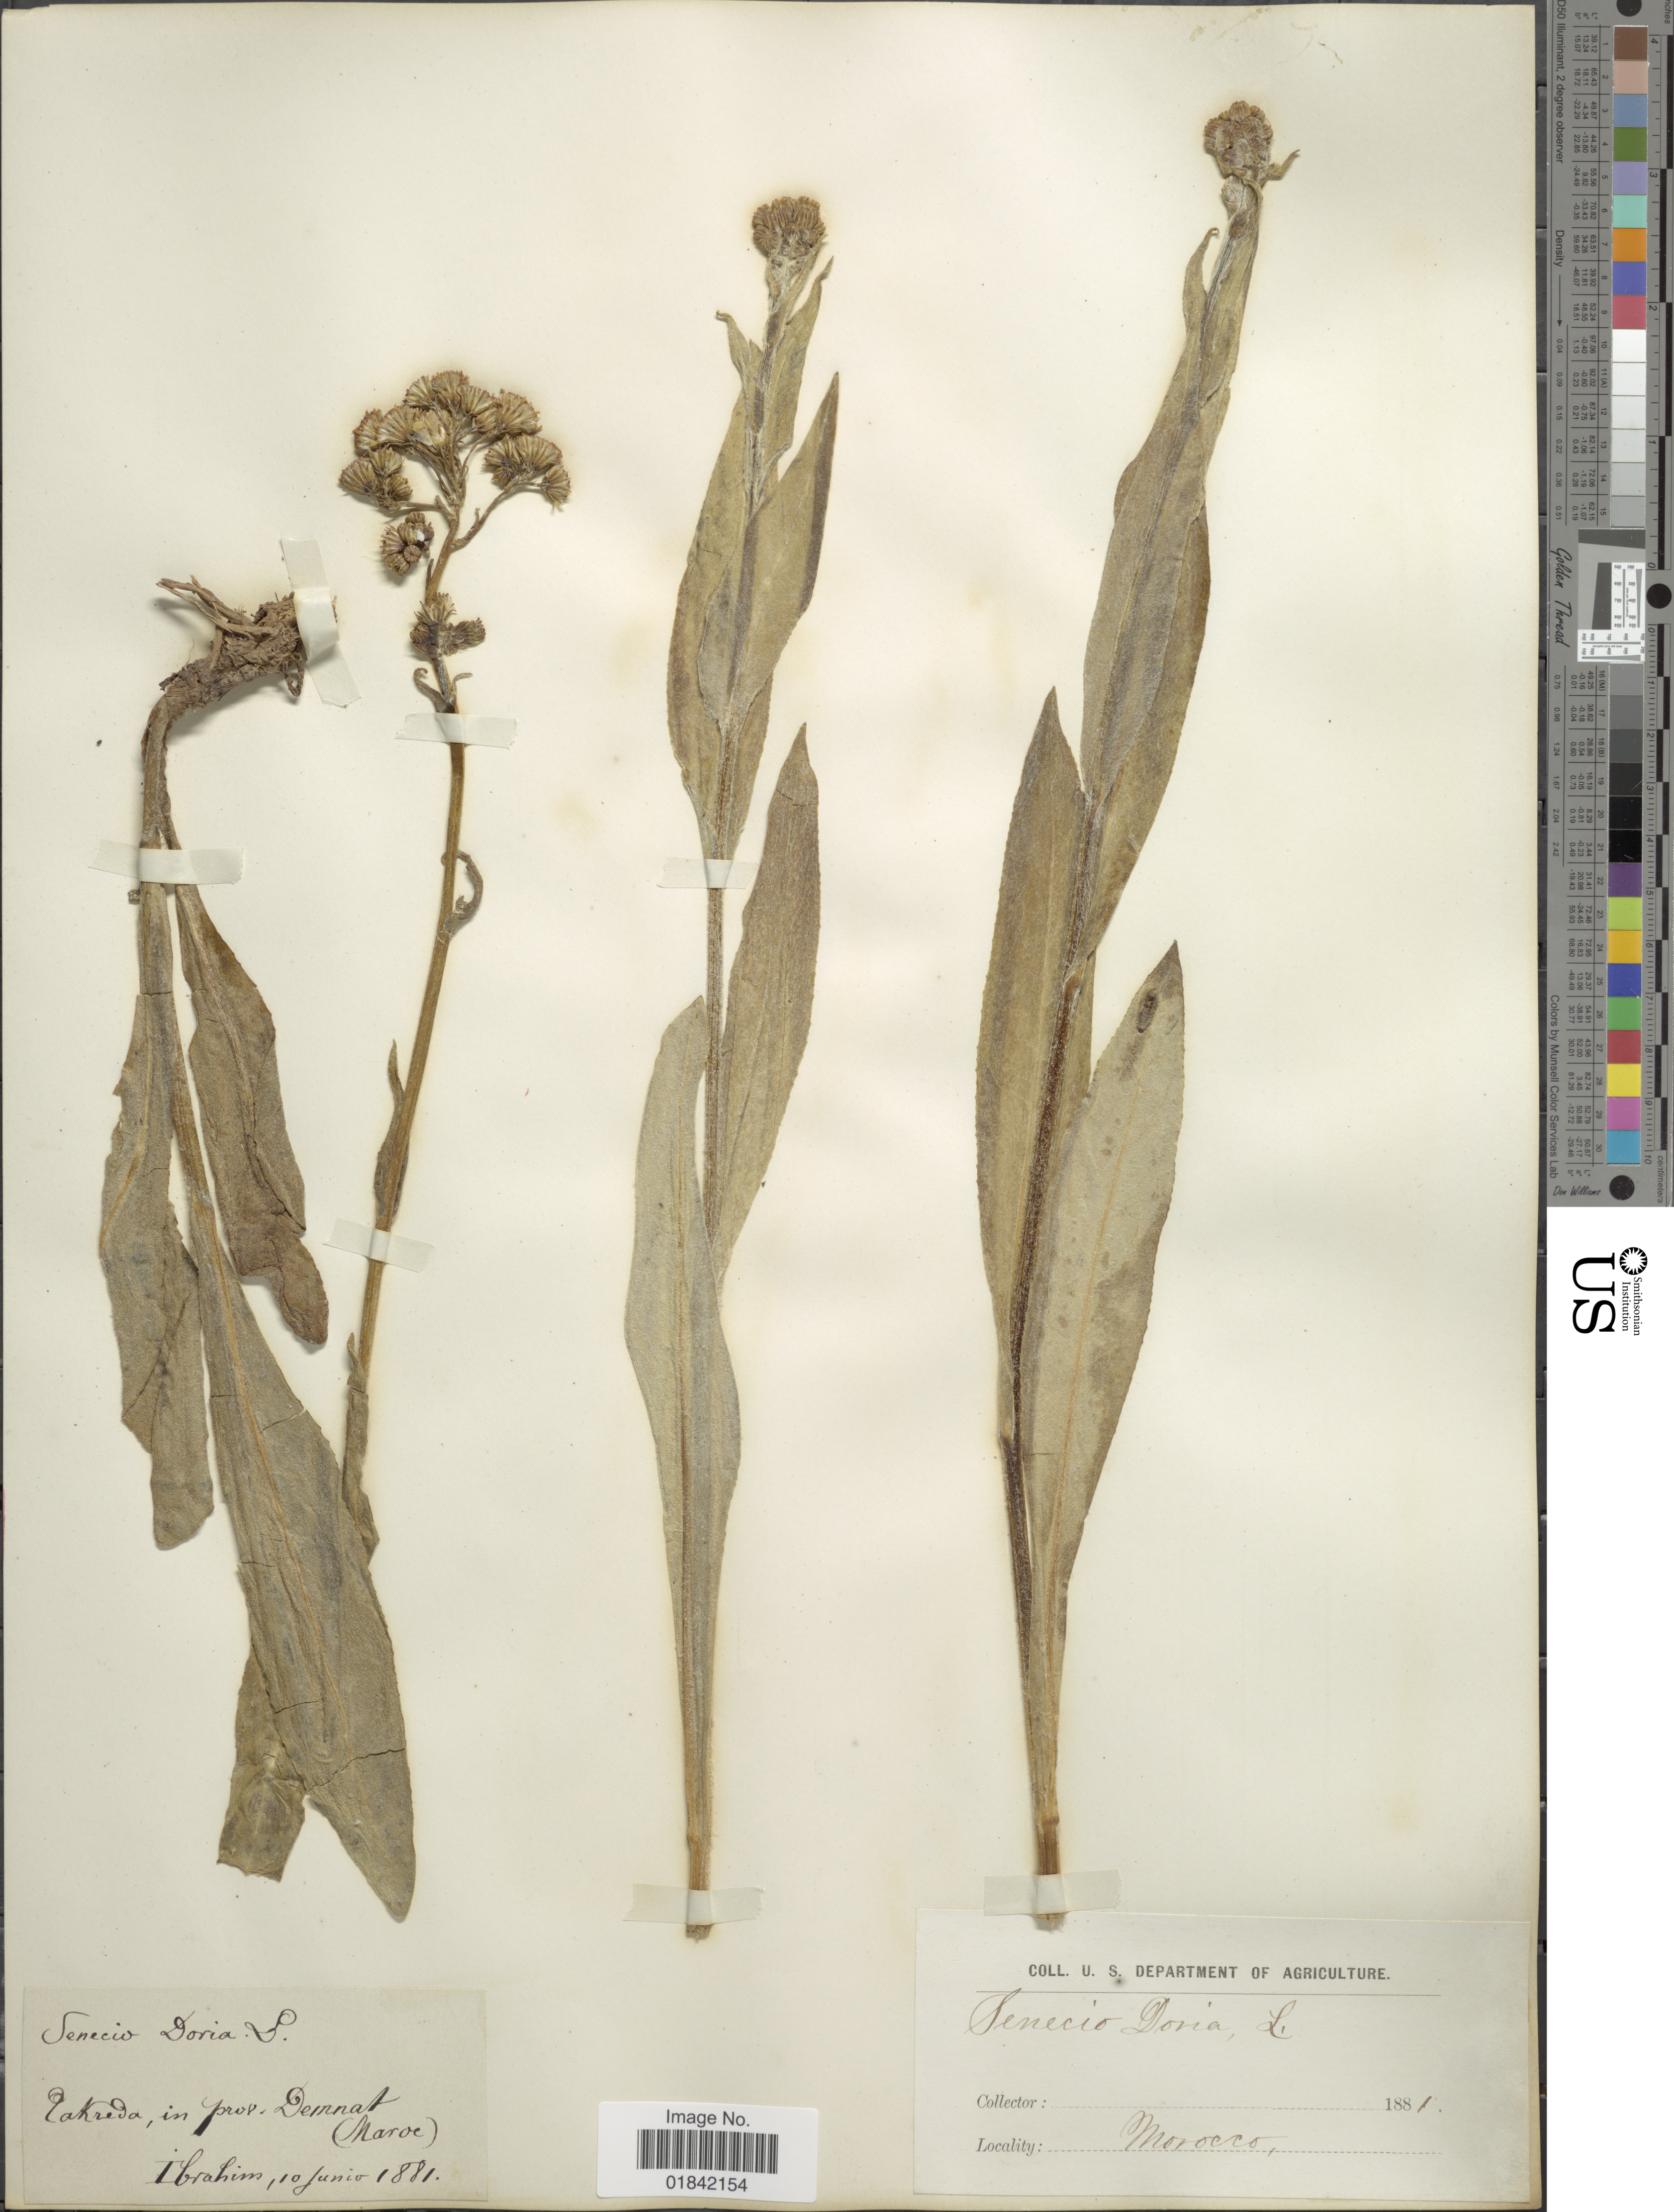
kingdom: Plantae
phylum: Tracheophyta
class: Magnoliopsida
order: Asterales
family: Asteraceae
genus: Senecio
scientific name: Senecio doria L.. nom. cons.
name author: L.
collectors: -. Ibrahim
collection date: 1881-06-10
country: Morocco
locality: Takreda, in prov. Demnat (Maroc)